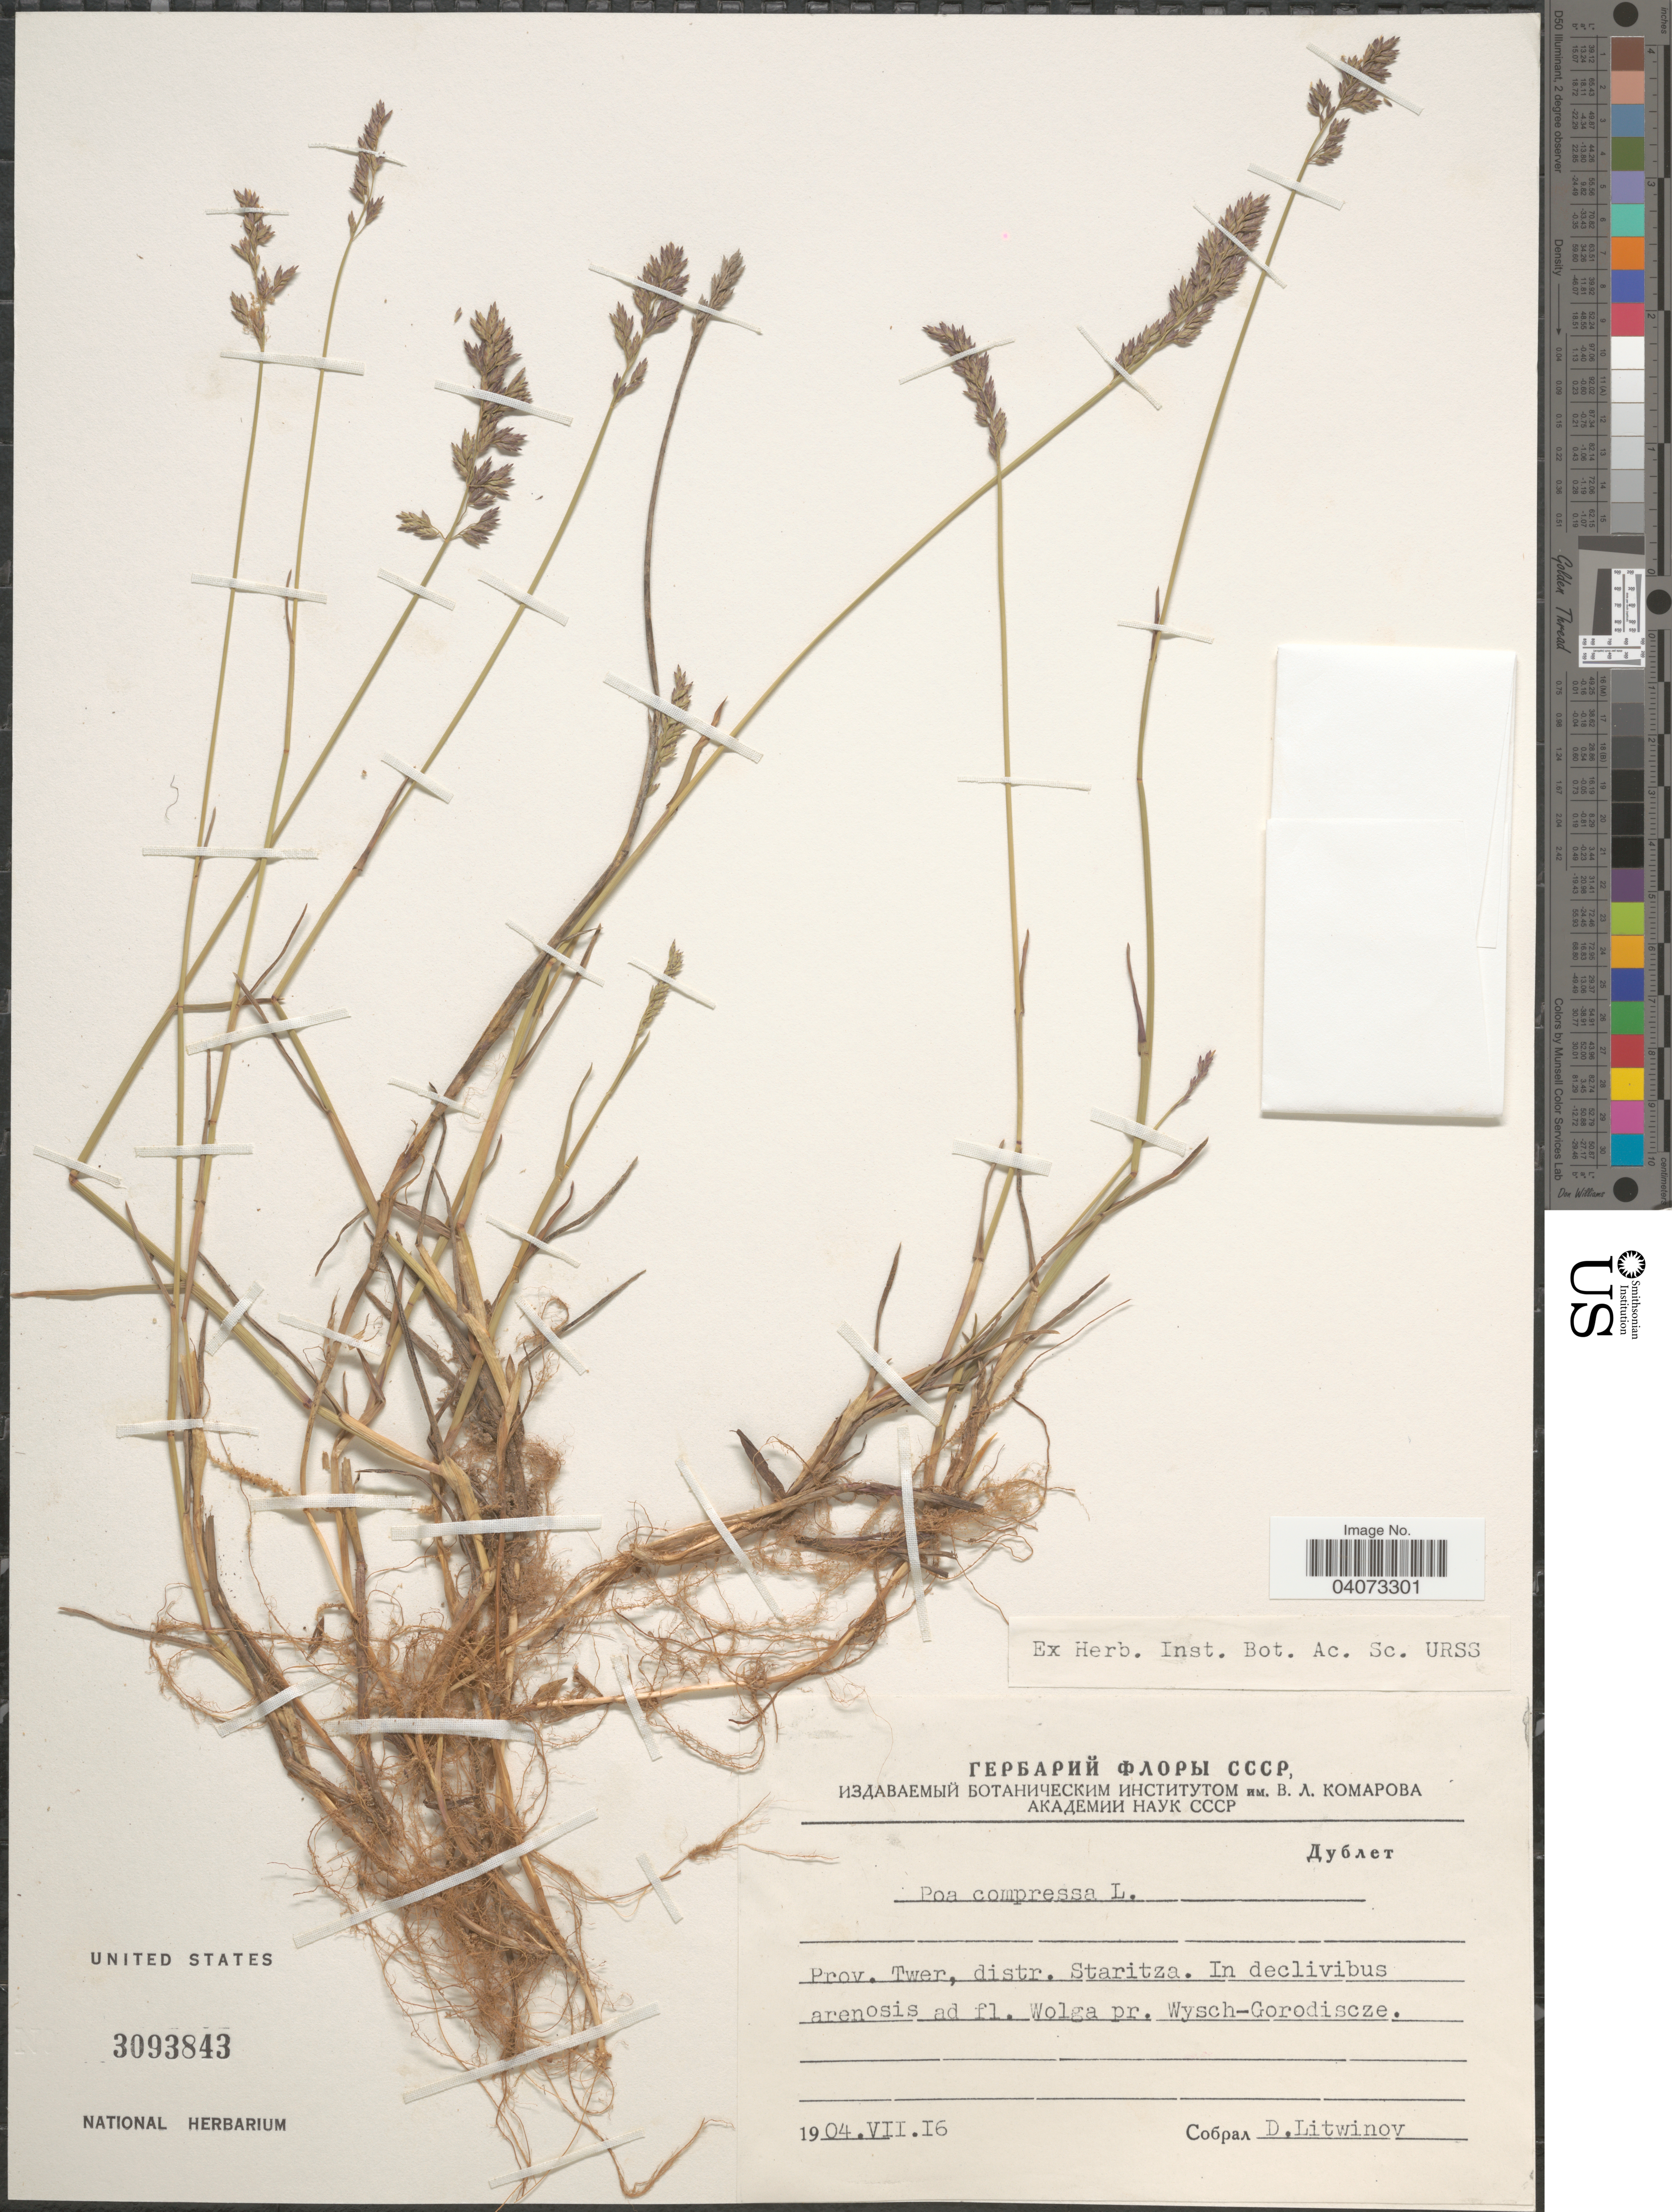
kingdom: Plantae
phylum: Tracheophyta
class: Liliopsida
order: Poales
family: Poaceae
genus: Poa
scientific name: Poa compressa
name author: L.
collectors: D. Litwinow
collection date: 1904-07-16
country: Russian Federation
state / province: Tver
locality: Prov. Twer, distr. Staritza. In declivibus arenosis ad fl. Wolga pr. Wysch-Gorodiscze.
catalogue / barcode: US 3093843